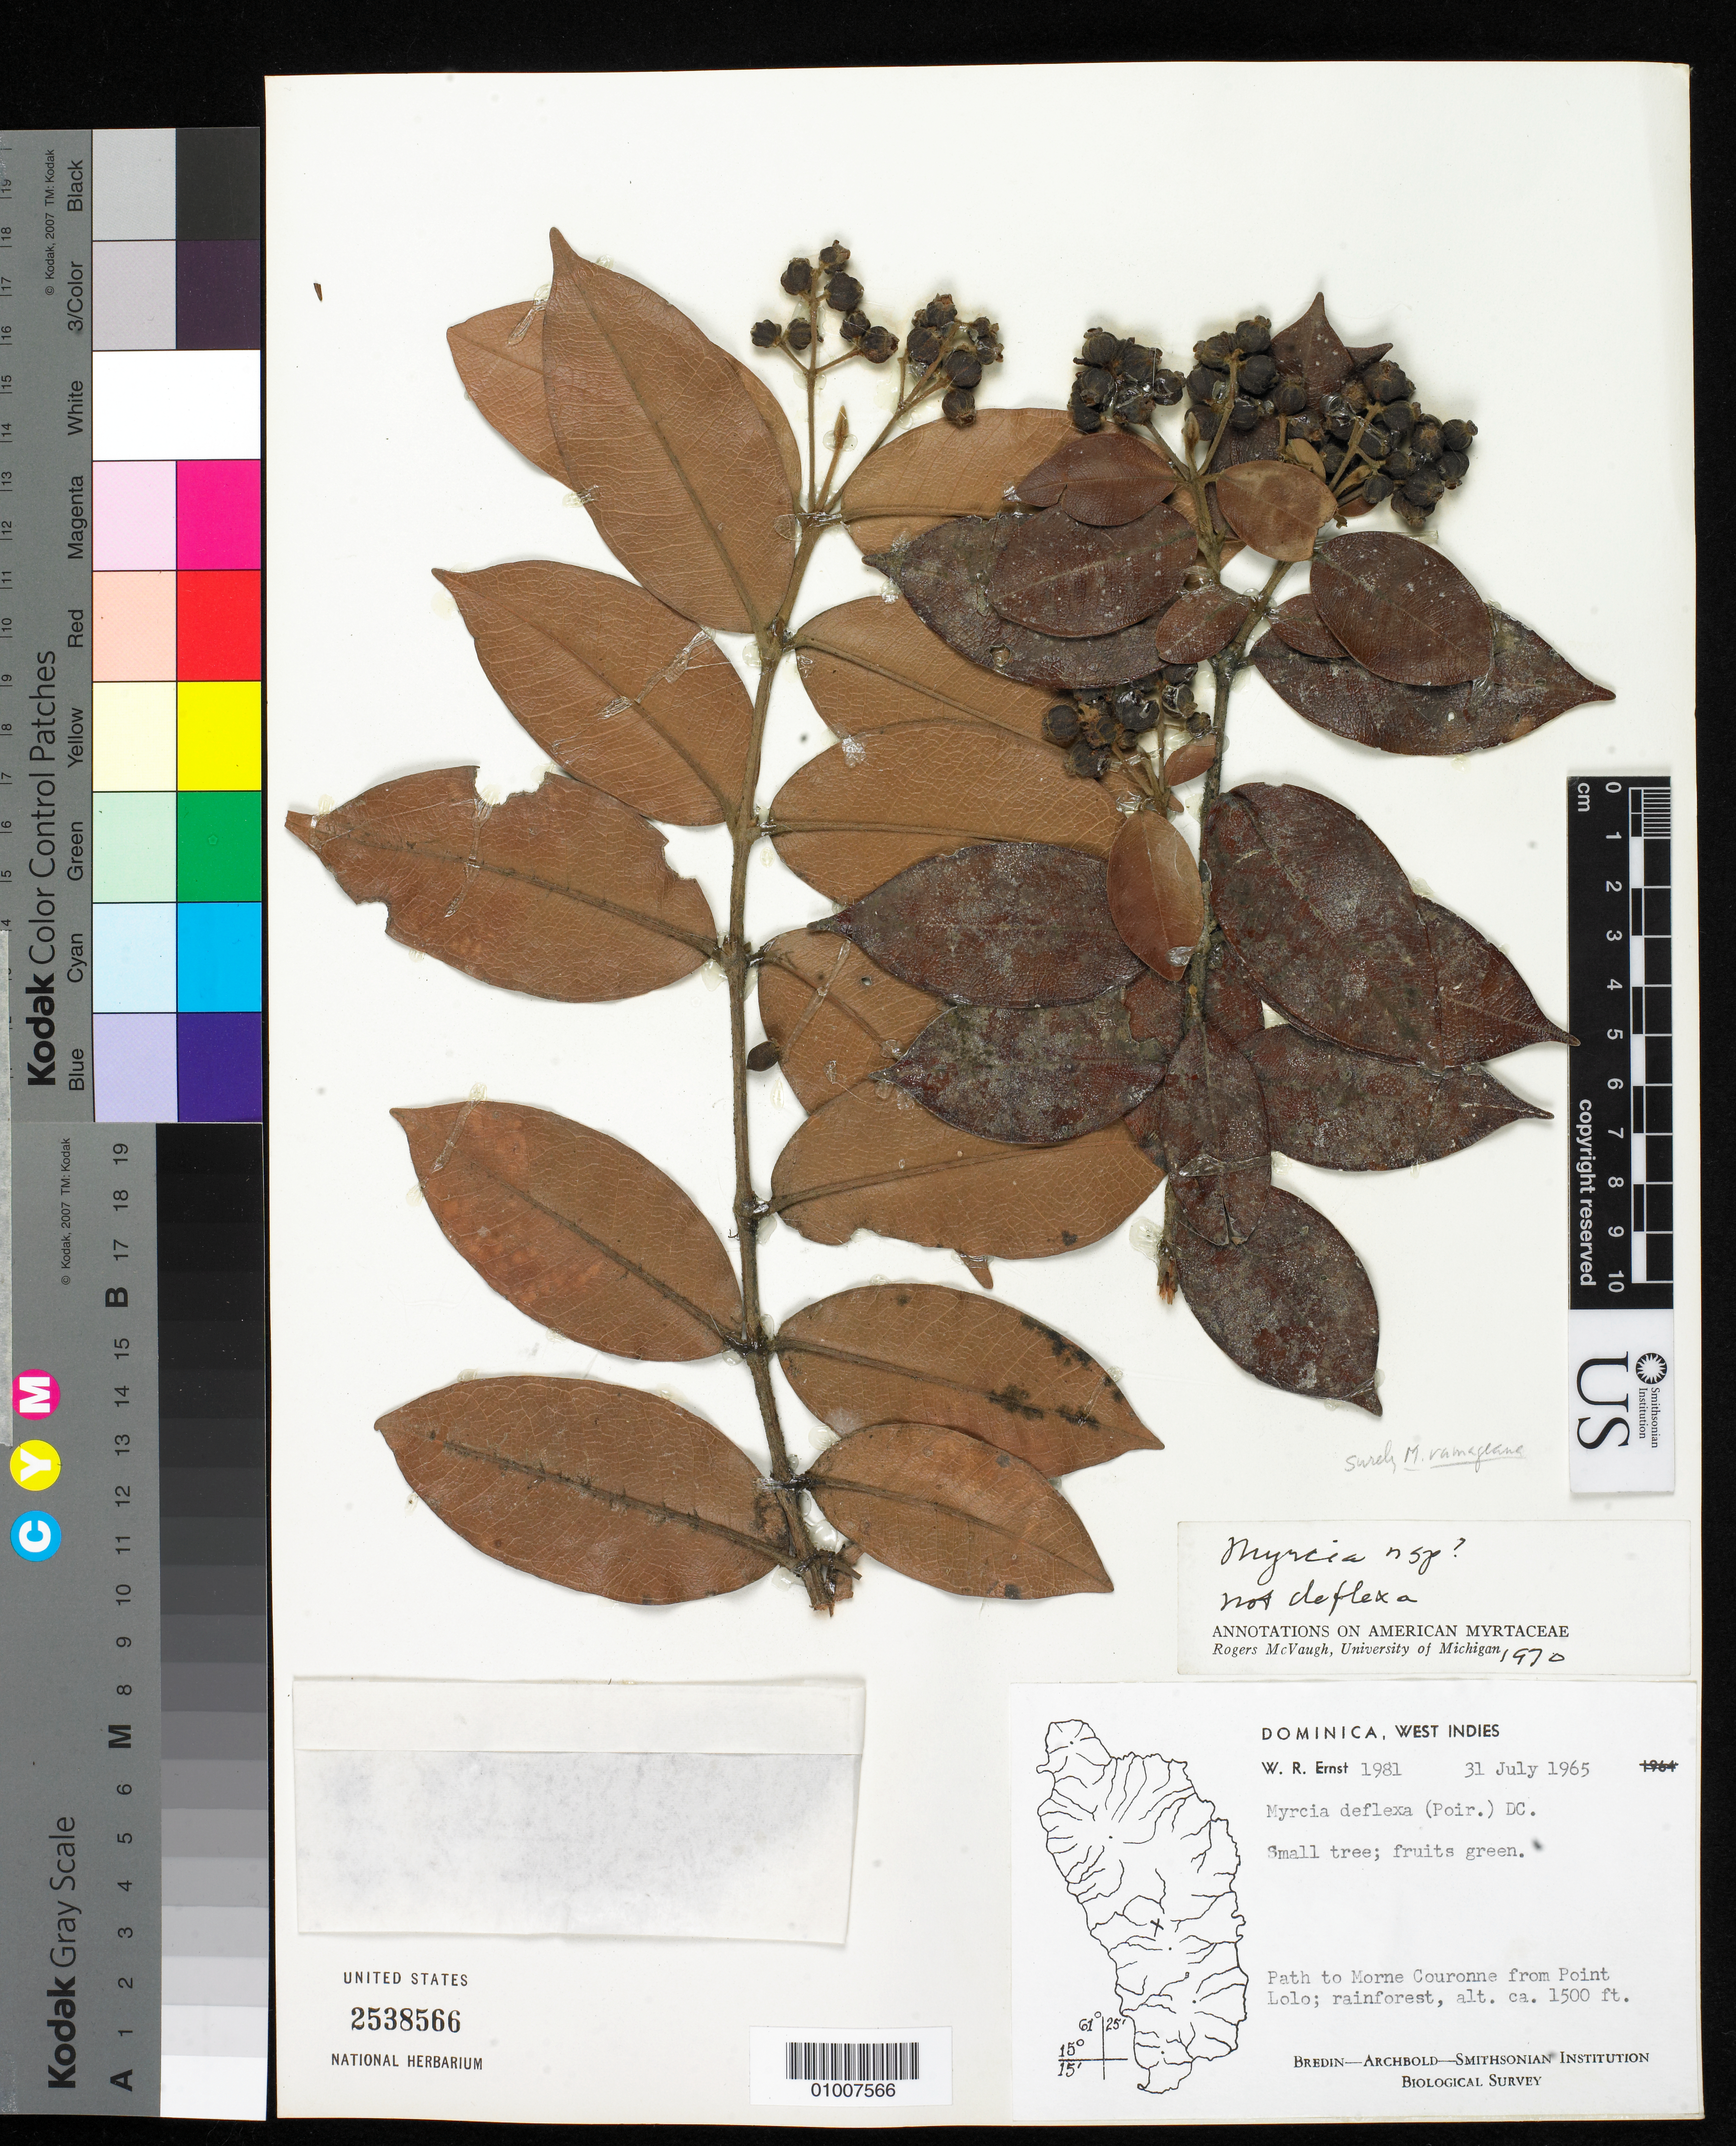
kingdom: Plantae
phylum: Tracheophyta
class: Magnoliopsida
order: Myrtales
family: Myrtaceae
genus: Myrcia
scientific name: Myrcia ramageana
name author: Krug & Urb.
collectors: W. R. Ernst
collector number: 1981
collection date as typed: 31 Jul 1965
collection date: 1965-07-31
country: Dominica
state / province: St. Joseph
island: Dominica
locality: Path to Morne Couronne from Point Lolo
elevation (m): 457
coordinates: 0 N, 0 E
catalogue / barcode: US 2538566